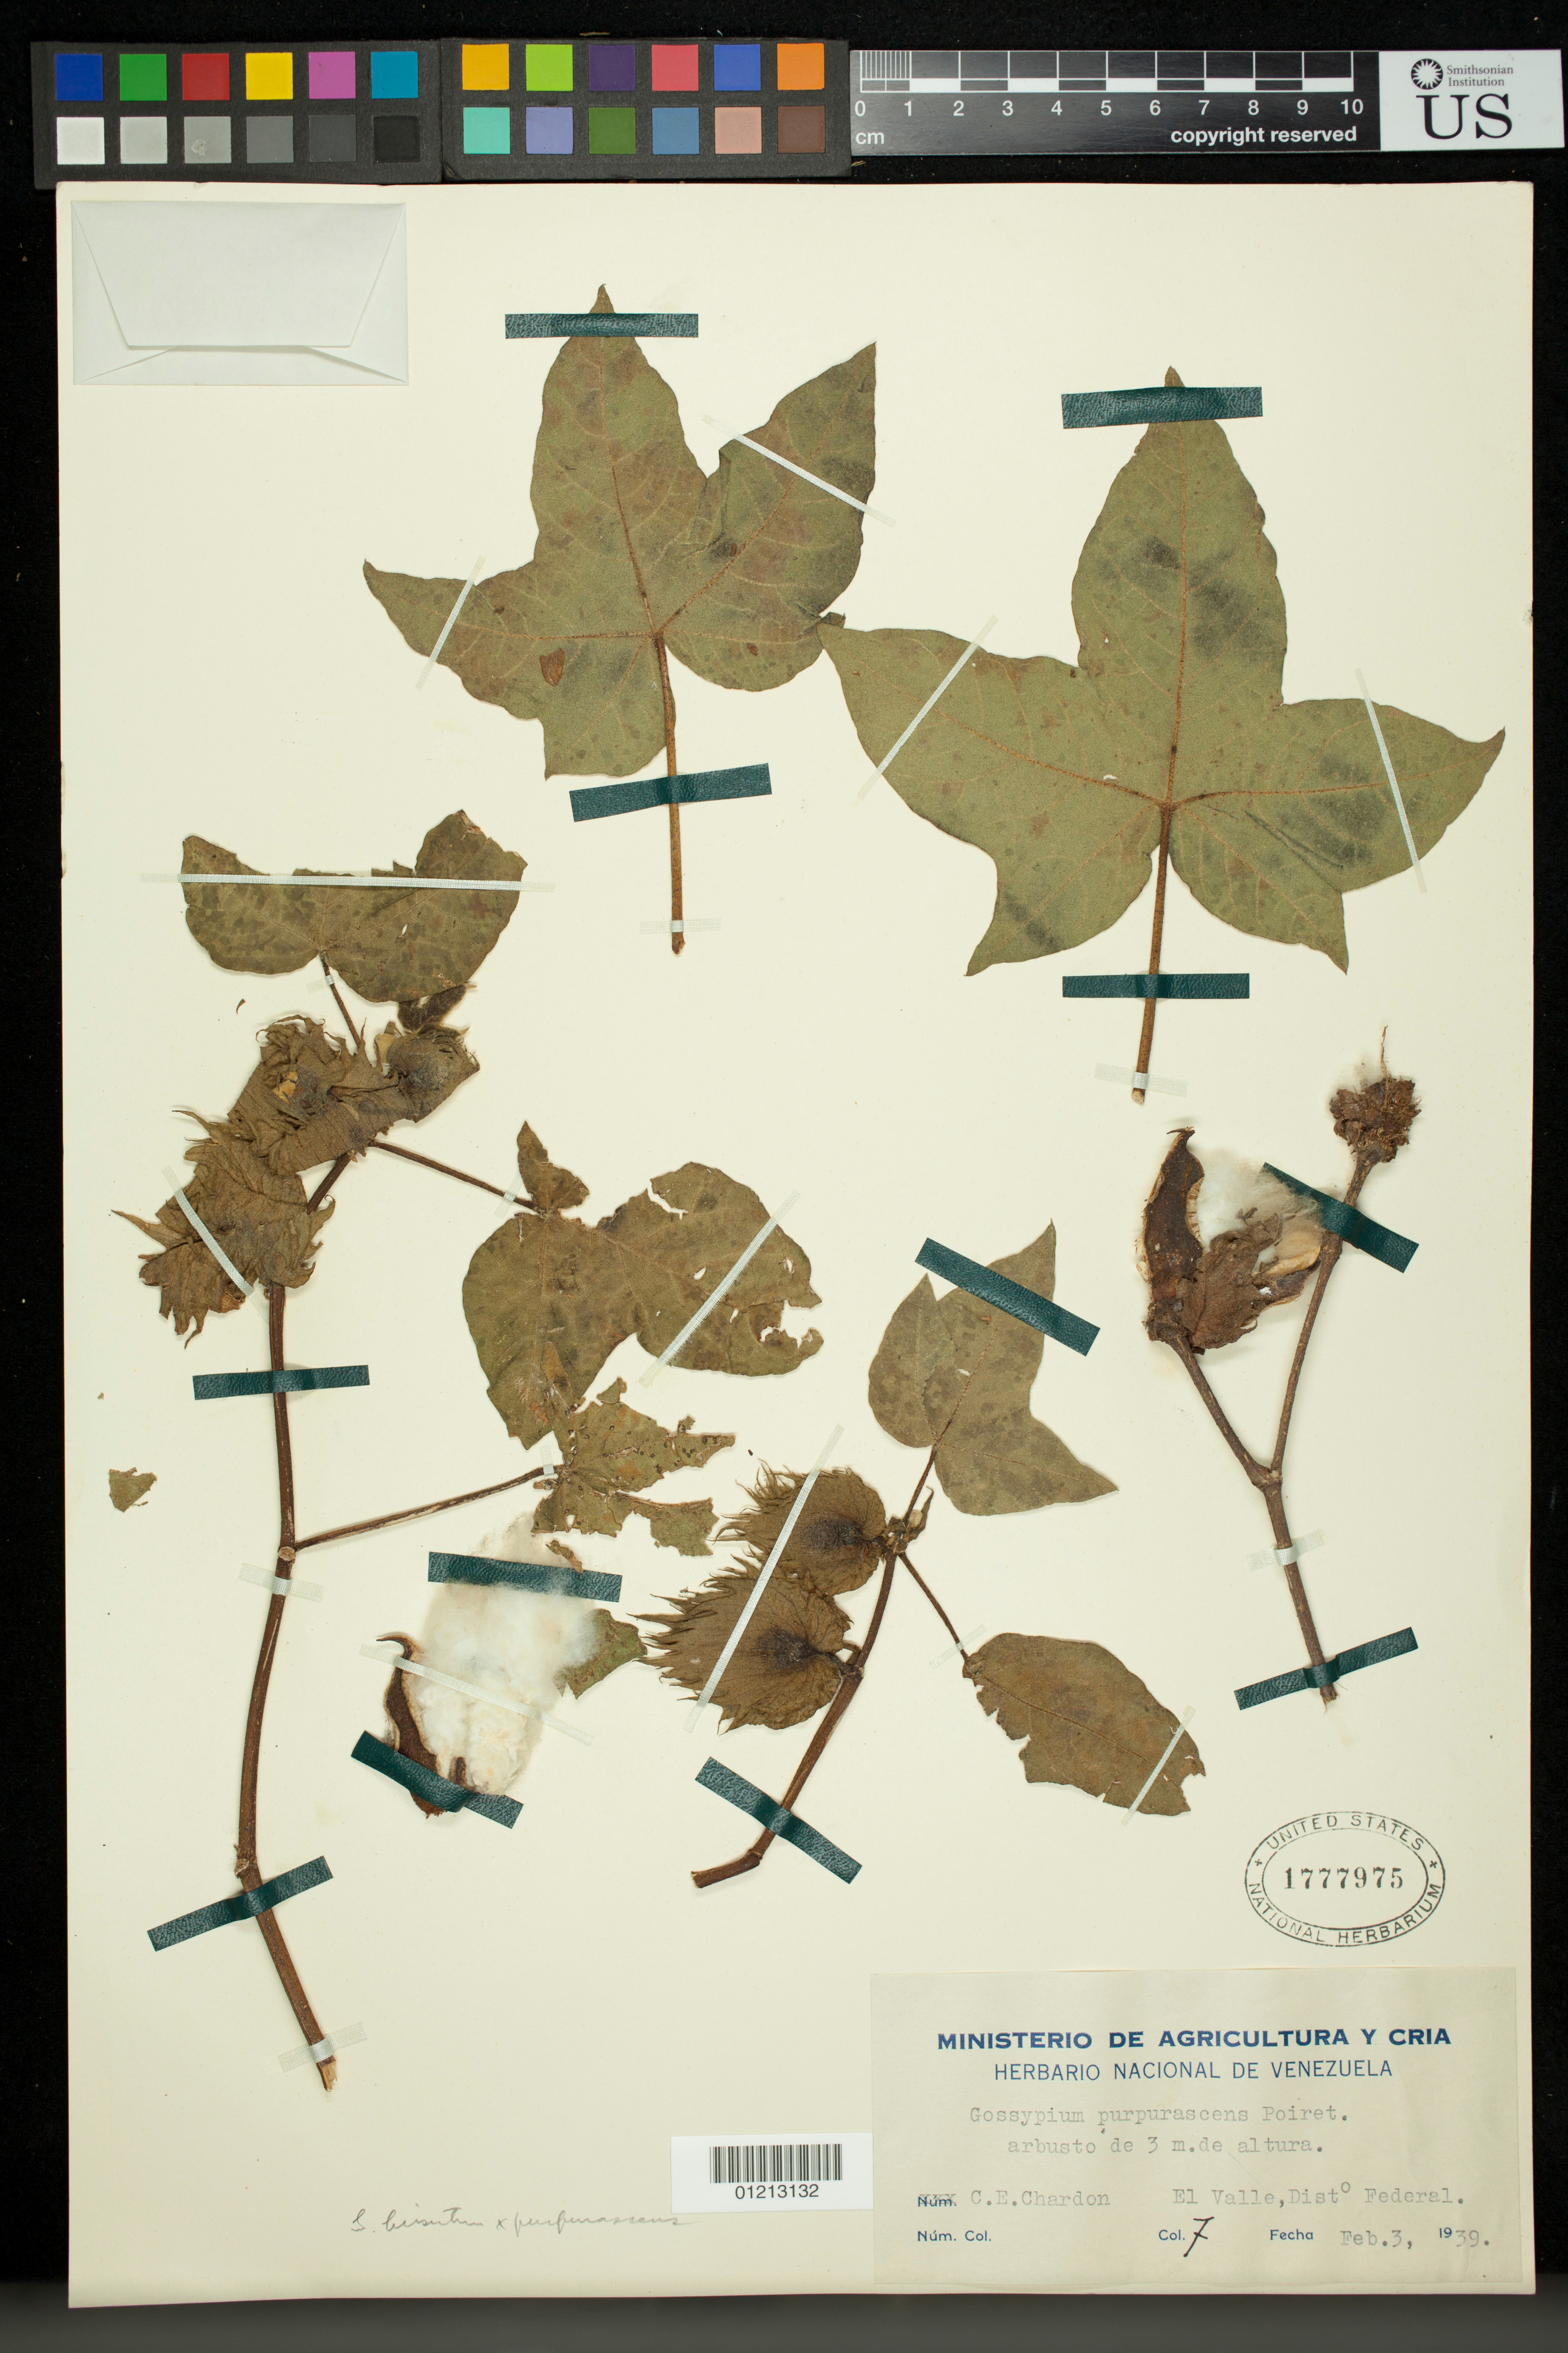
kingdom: Plantae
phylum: Tracheophyta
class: Magnoliopsida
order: Malvales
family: Malvaceae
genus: Gossypium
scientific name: Gossypium sp.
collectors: C. E. Chardón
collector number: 7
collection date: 1939-02-03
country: Venezuela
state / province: Distrito Federal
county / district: El Valle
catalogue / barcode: US 1777975